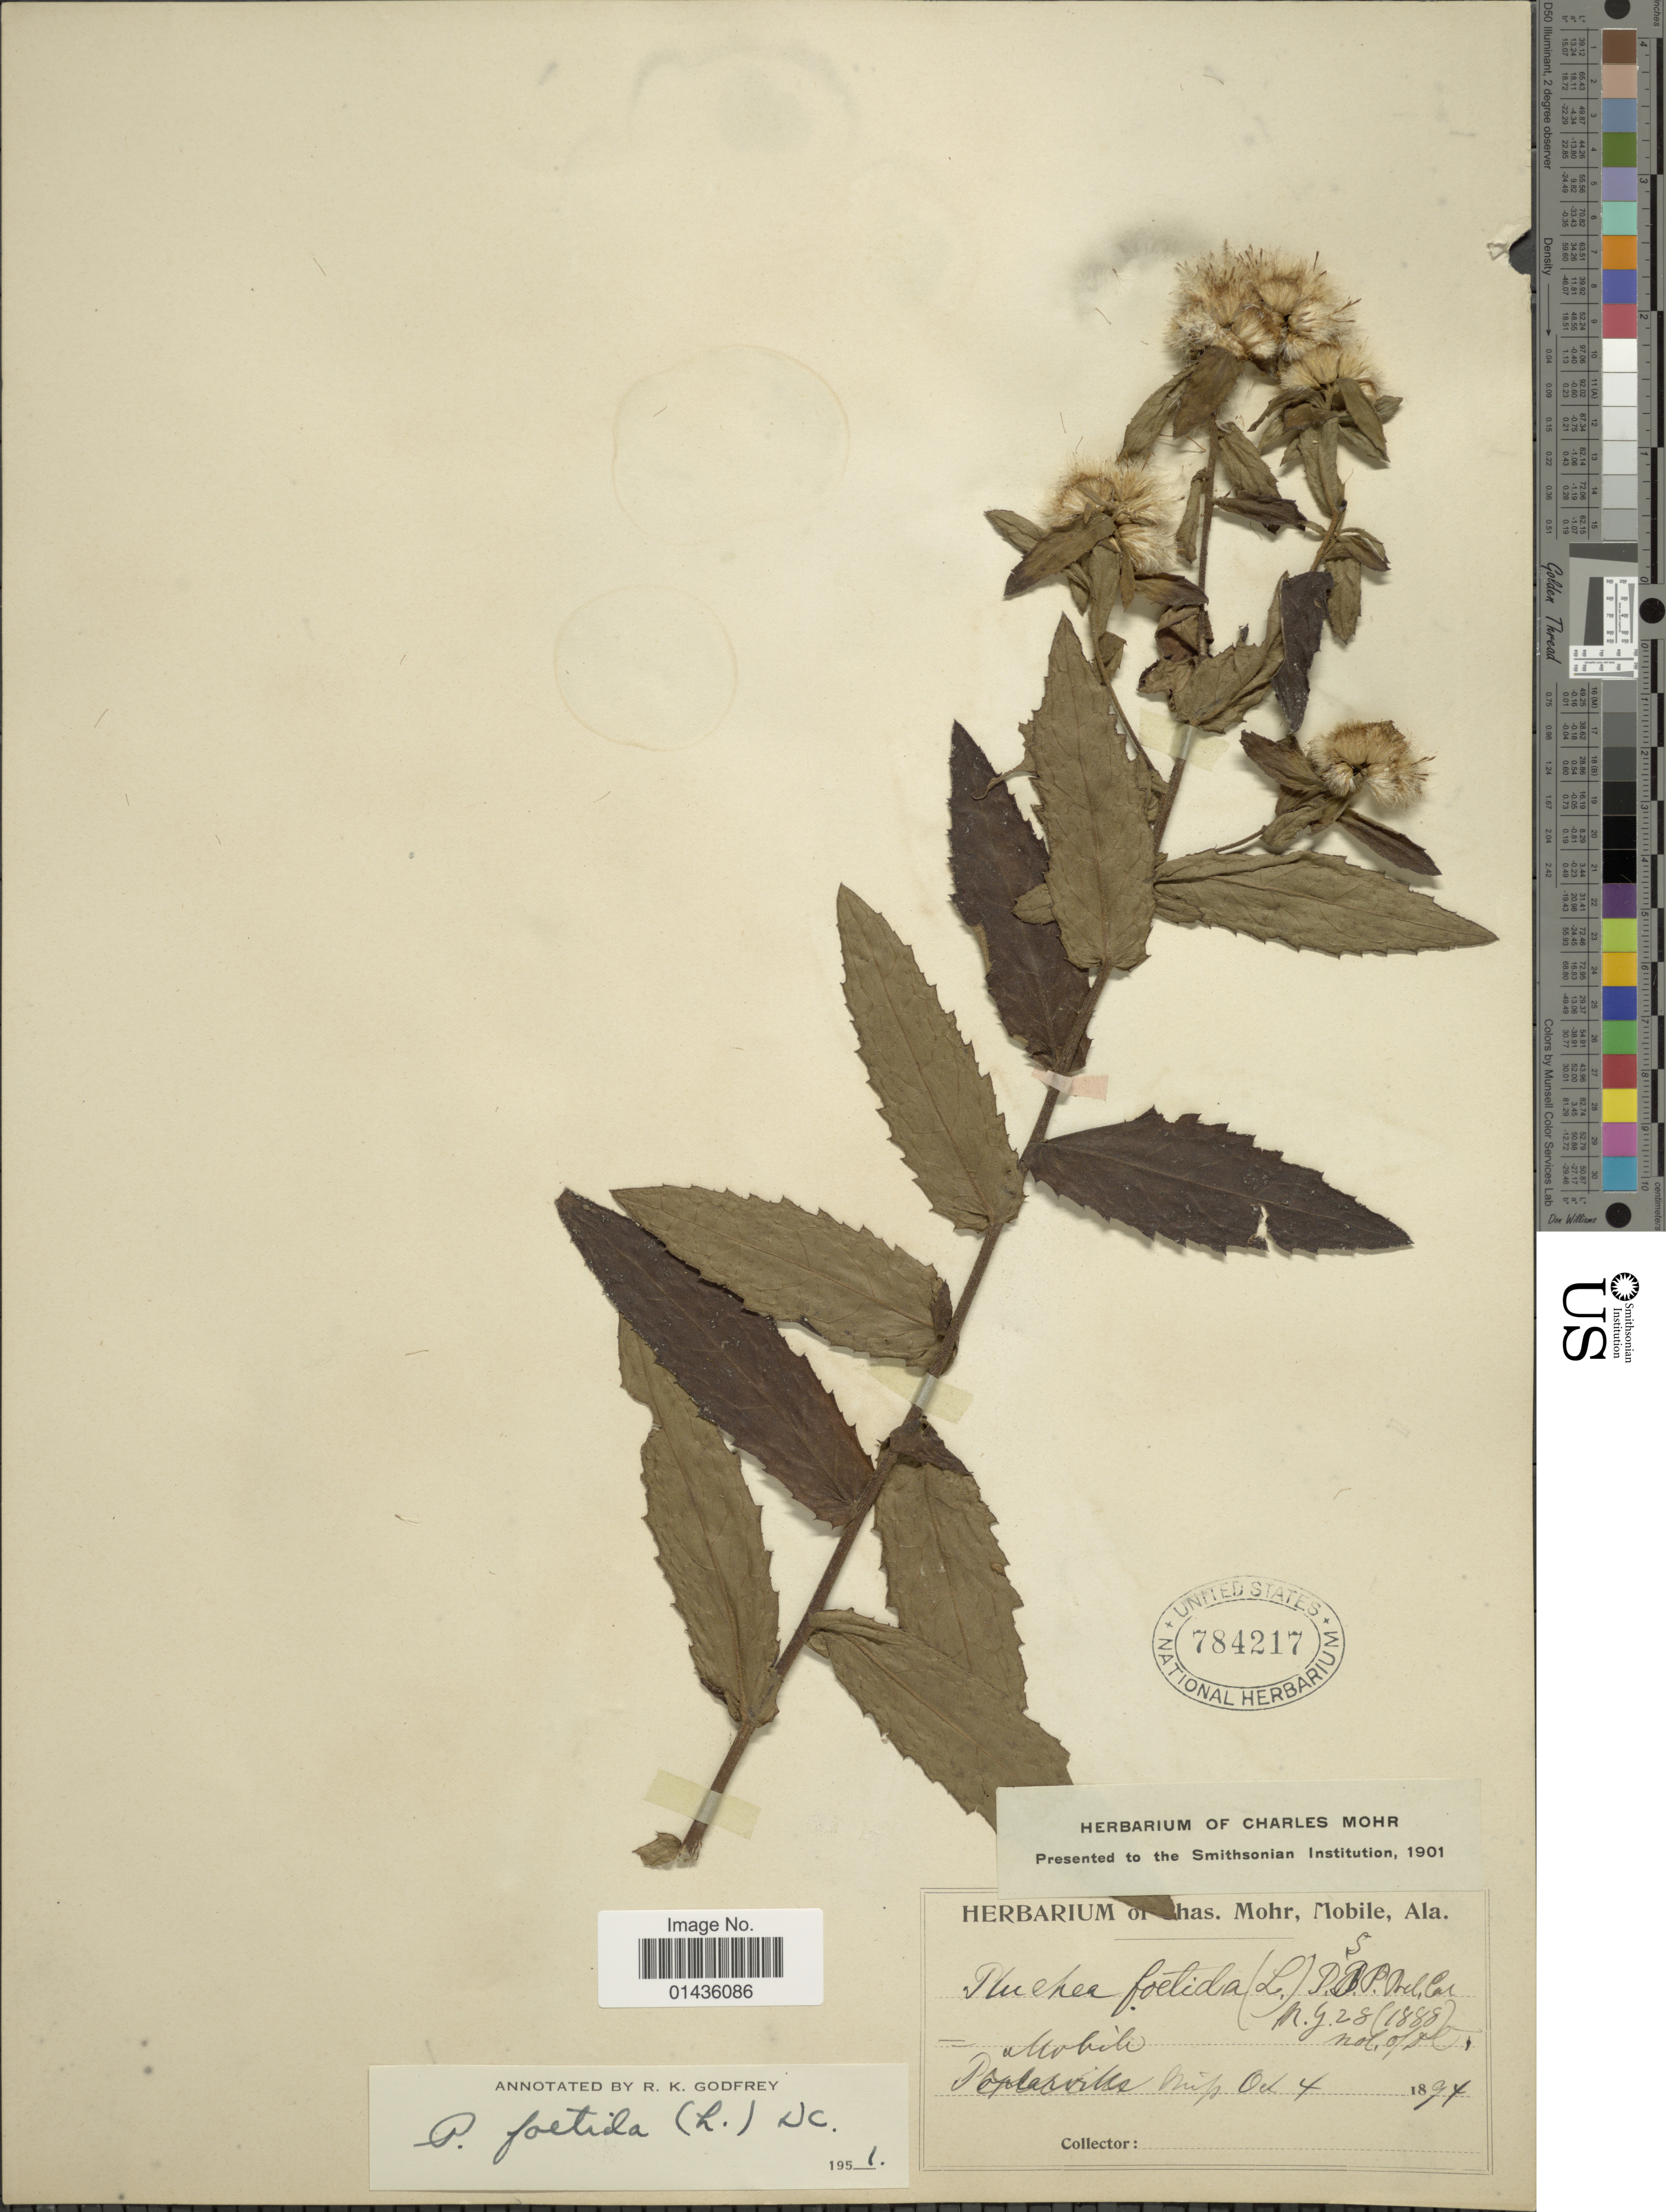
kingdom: Plantae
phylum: Tracheophyta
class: Magnoliopsida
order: Asterales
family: Asteraceae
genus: Pluchea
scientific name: Pluchea foetida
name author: (L.) DC.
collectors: ex herb. Thomas Moore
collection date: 1894-10-04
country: United States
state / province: Mississippi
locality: Poplarville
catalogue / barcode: US 784217